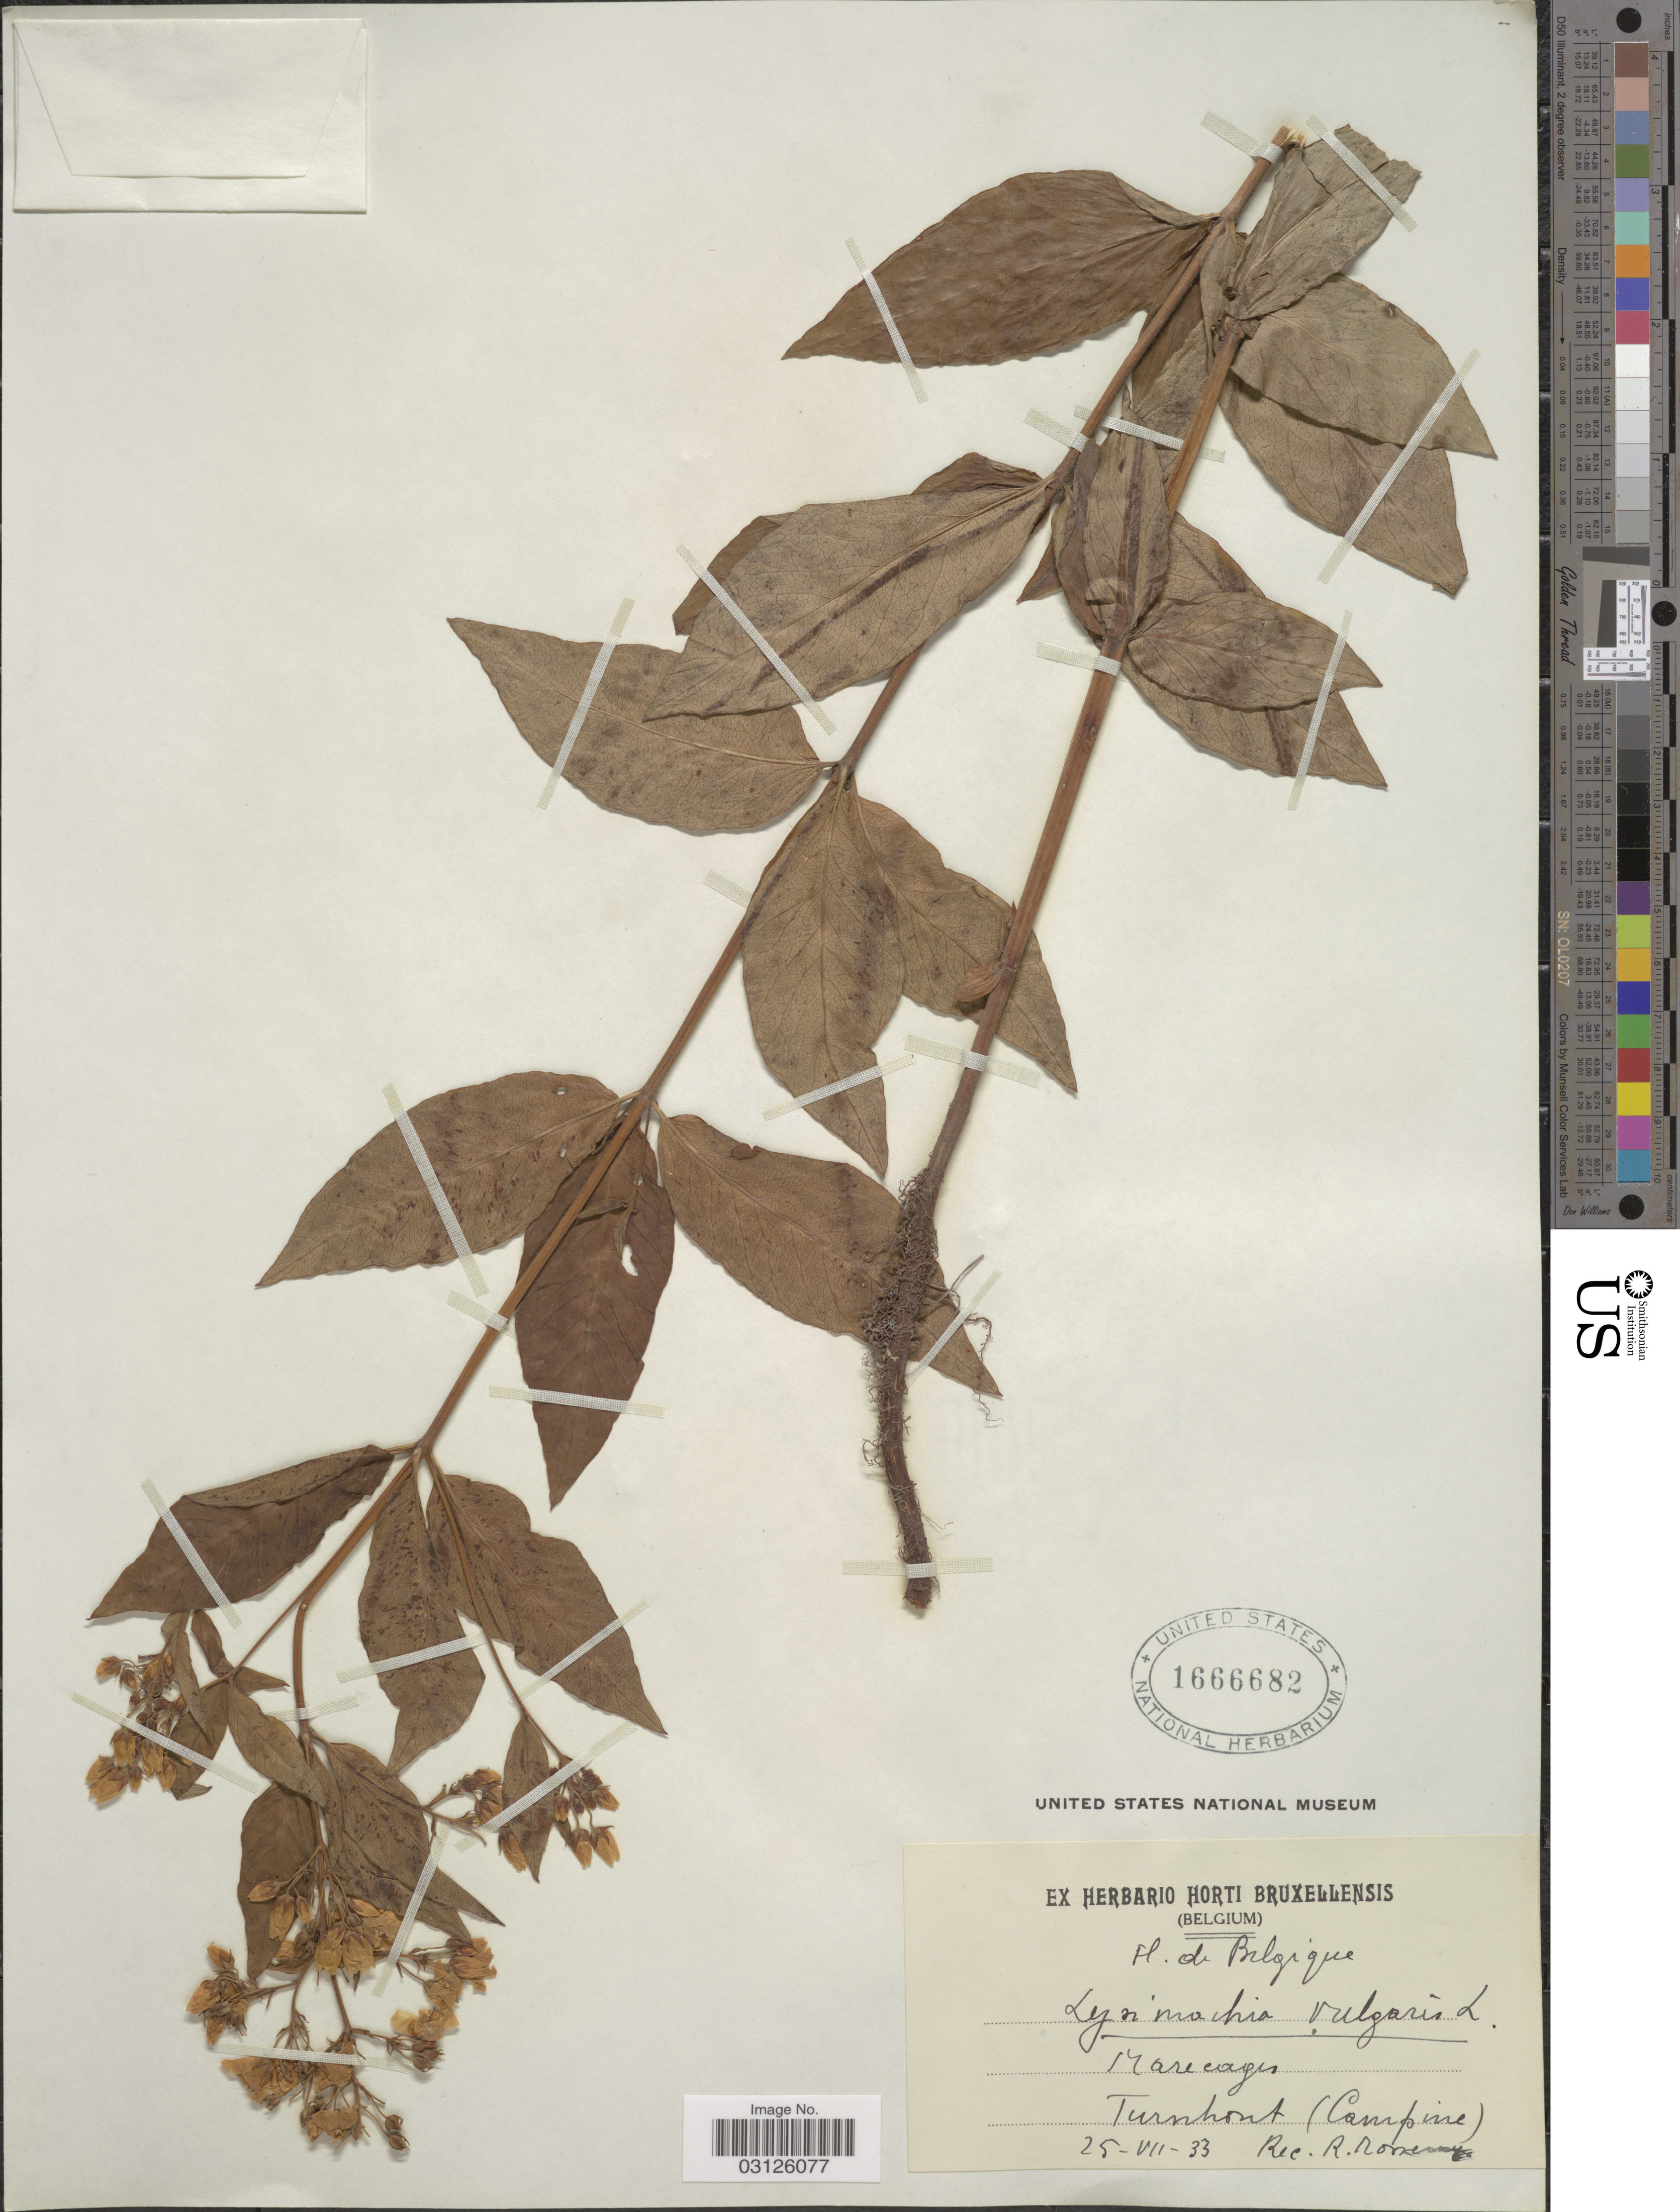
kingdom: Plantae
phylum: Tracheophyta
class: Magnoliopsida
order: Ericales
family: Primulaceae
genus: Lysimachia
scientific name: Lysimachia thyrsiflora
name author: L.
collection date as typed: Transcribed d/m/y: 25/7/33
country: Belgium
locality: Turnhout (Campine).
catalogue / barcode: US 1666682